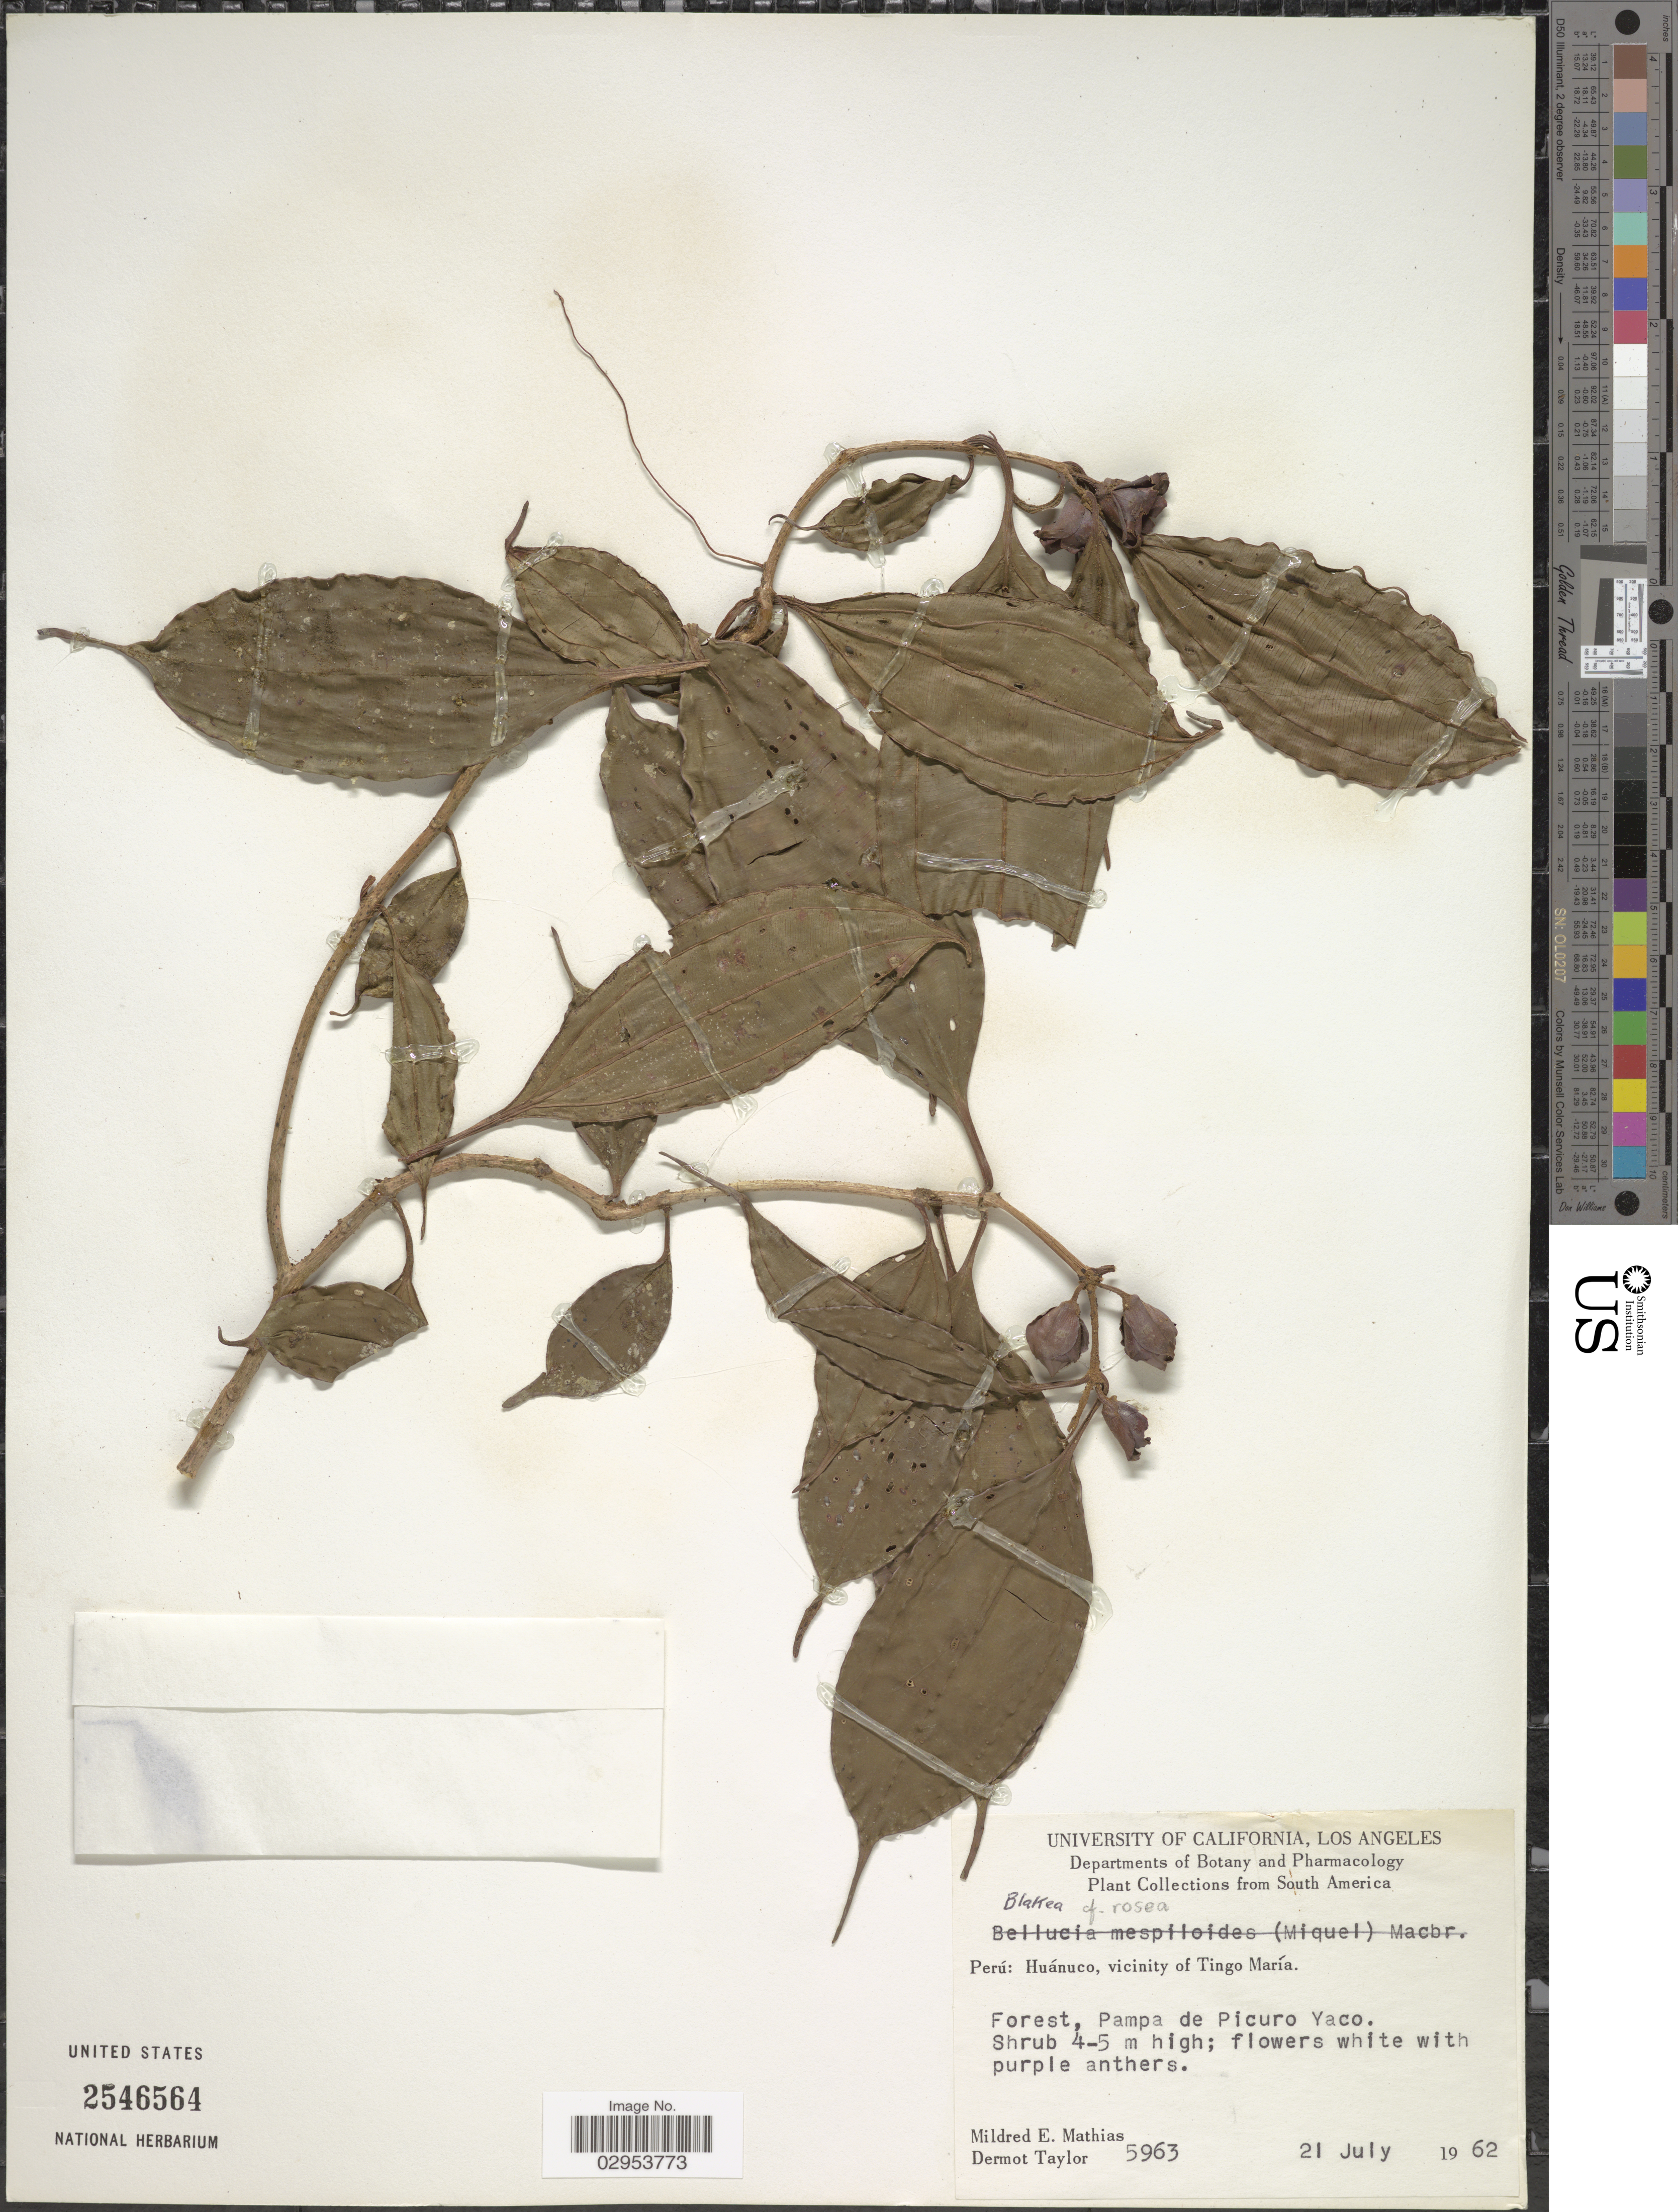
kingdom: Plantae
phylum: Tracheophyta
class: Magnoliopsida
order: Myrtales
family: Melastomataceae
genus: Blakea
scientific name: Blakea rosea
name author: D. Don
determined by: Michelangeli, F. A.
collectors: M. E. Mathias & D. Taylor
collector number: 5963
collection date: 1962-07-21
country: Peru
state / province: Huánuco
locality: Vicinity of Tingo María. Forest, Pampa de Picuro Yaco.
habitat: Forest.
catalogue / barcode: US 2546564